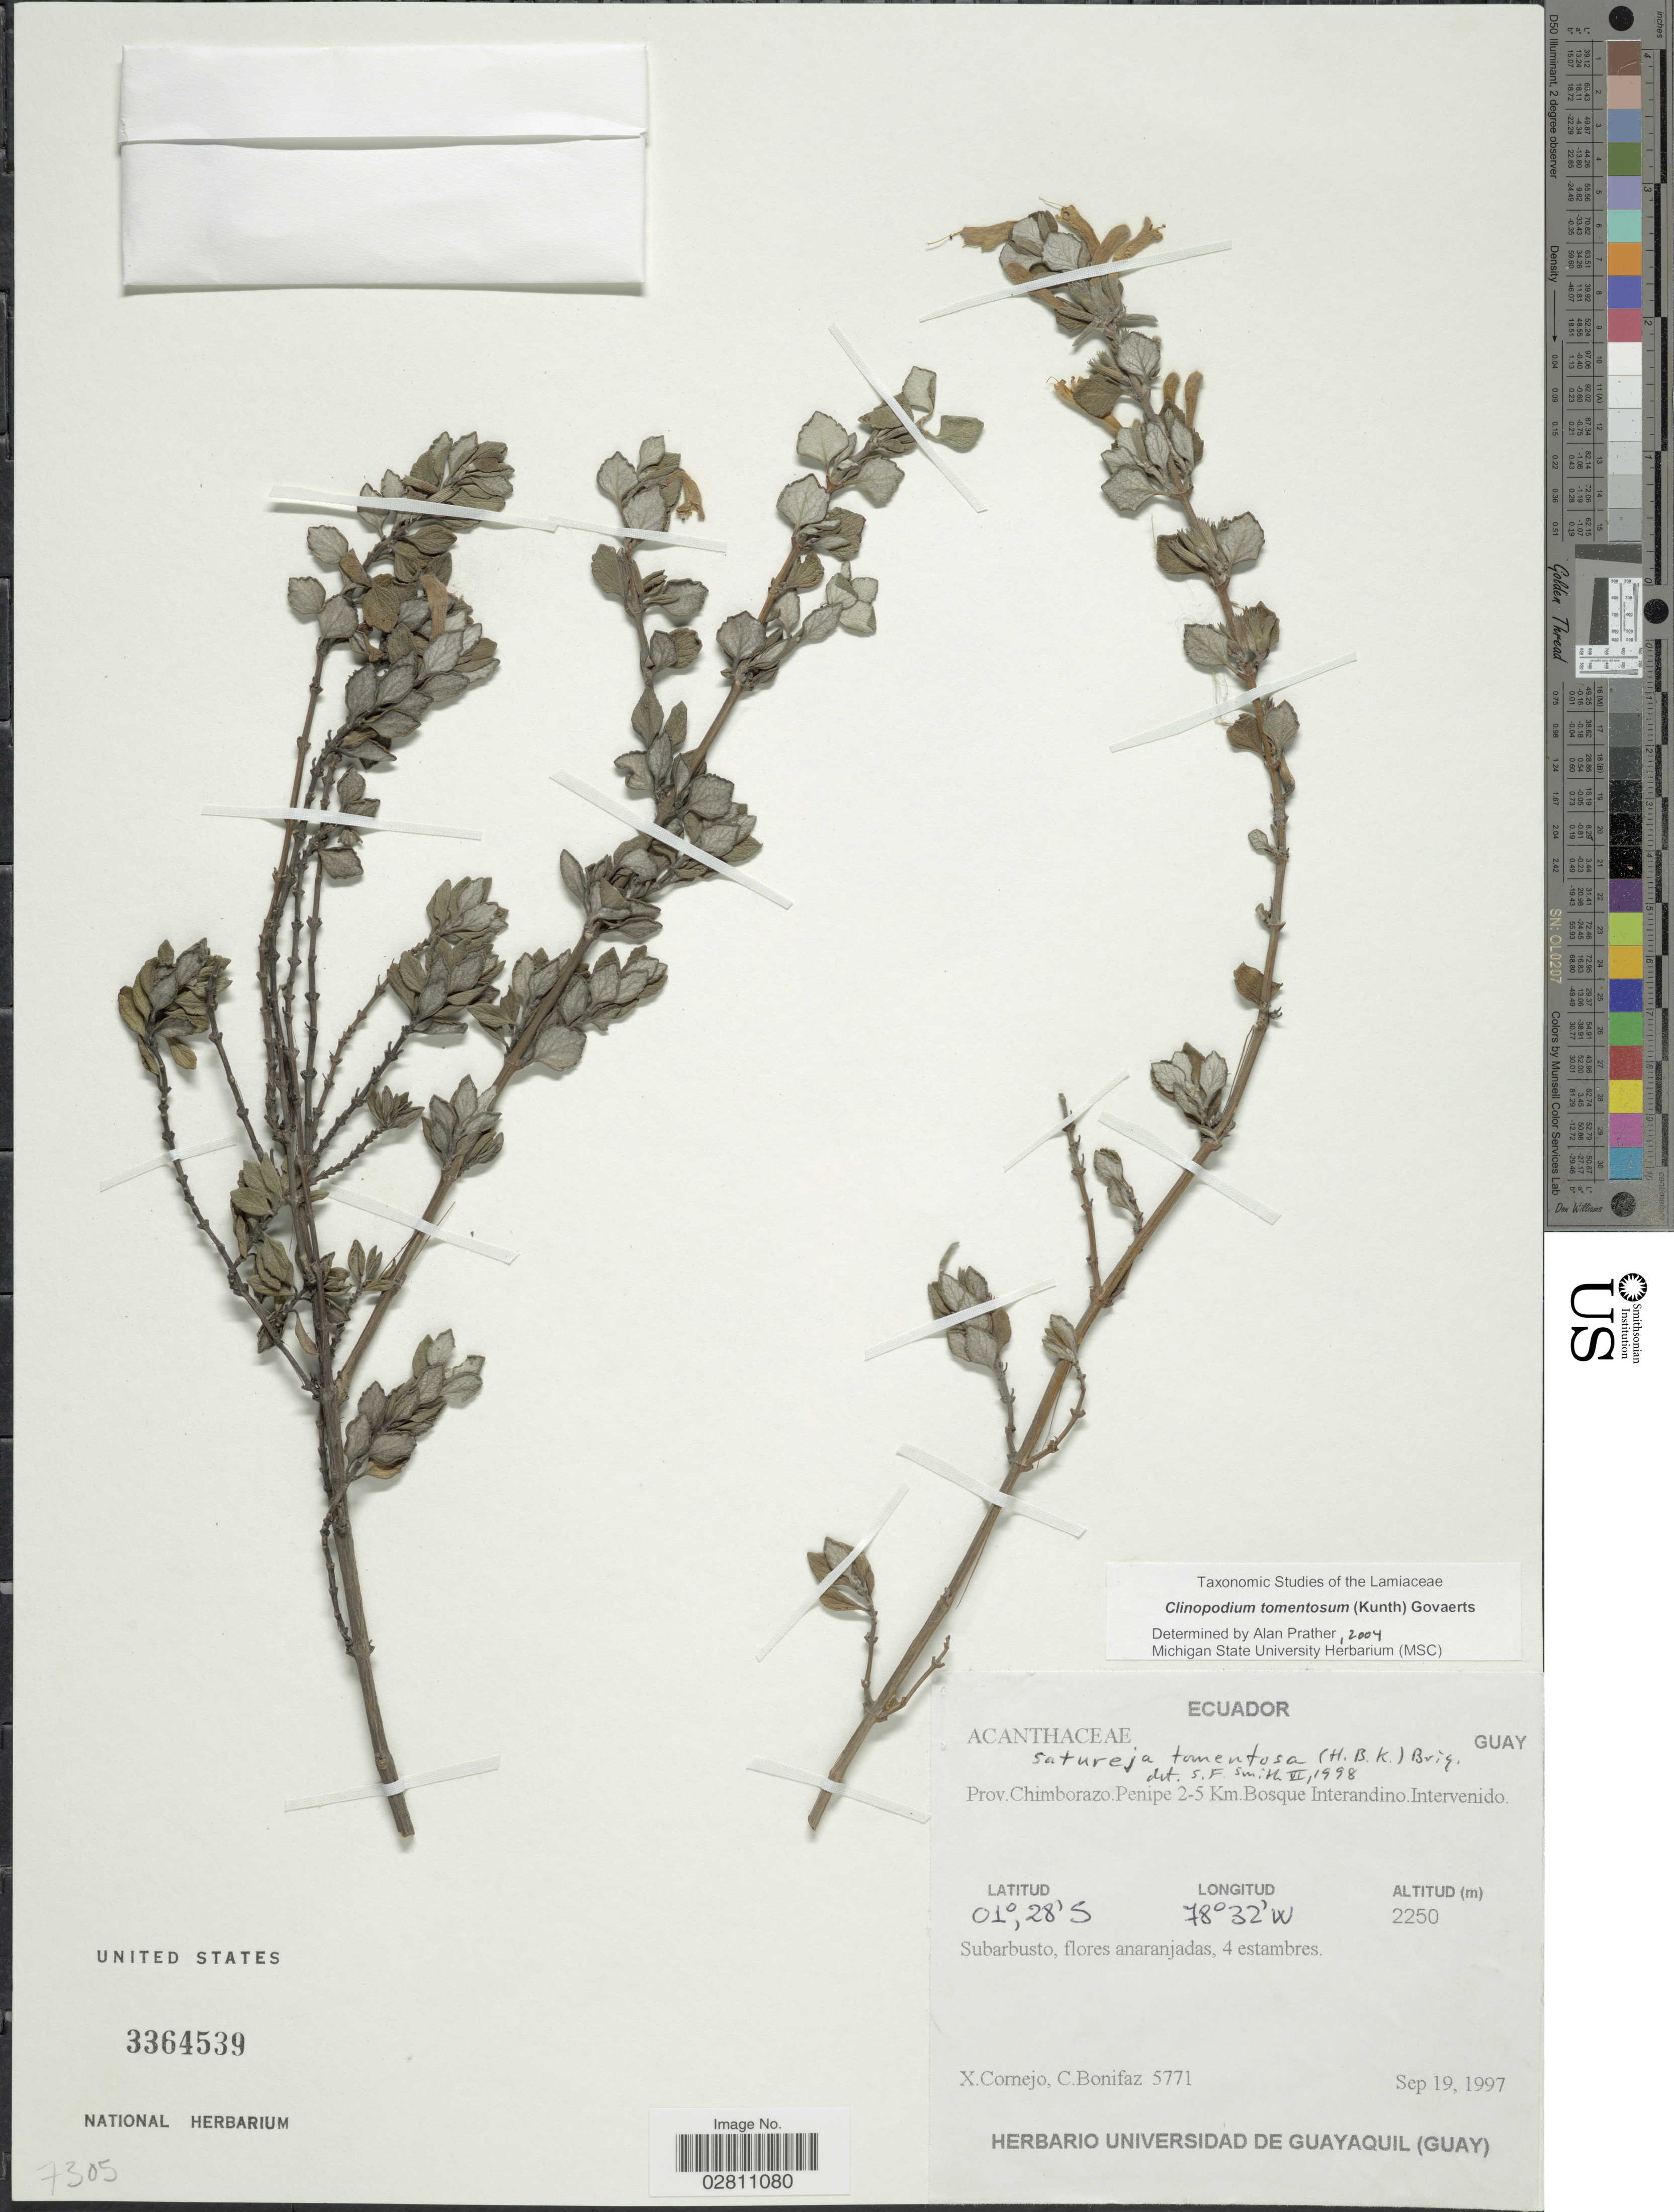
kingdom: Plantae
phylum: Tracheophyta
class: Magnoliopsida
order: Lamiales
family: Lamiaceae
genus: Clinopodium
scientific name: Clinopodium tomentosum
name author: (Kunth) Govaerts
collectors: X. F. Cornejo & C. Bonifaz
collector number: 5771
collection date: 1997-09-19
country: Ecuador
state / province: Chimborazo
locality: Prov. Chimborazo, Penipe 2-5 Km. Bosque Interandino, Intervenido.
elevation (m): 2250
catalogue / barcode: US 3364539